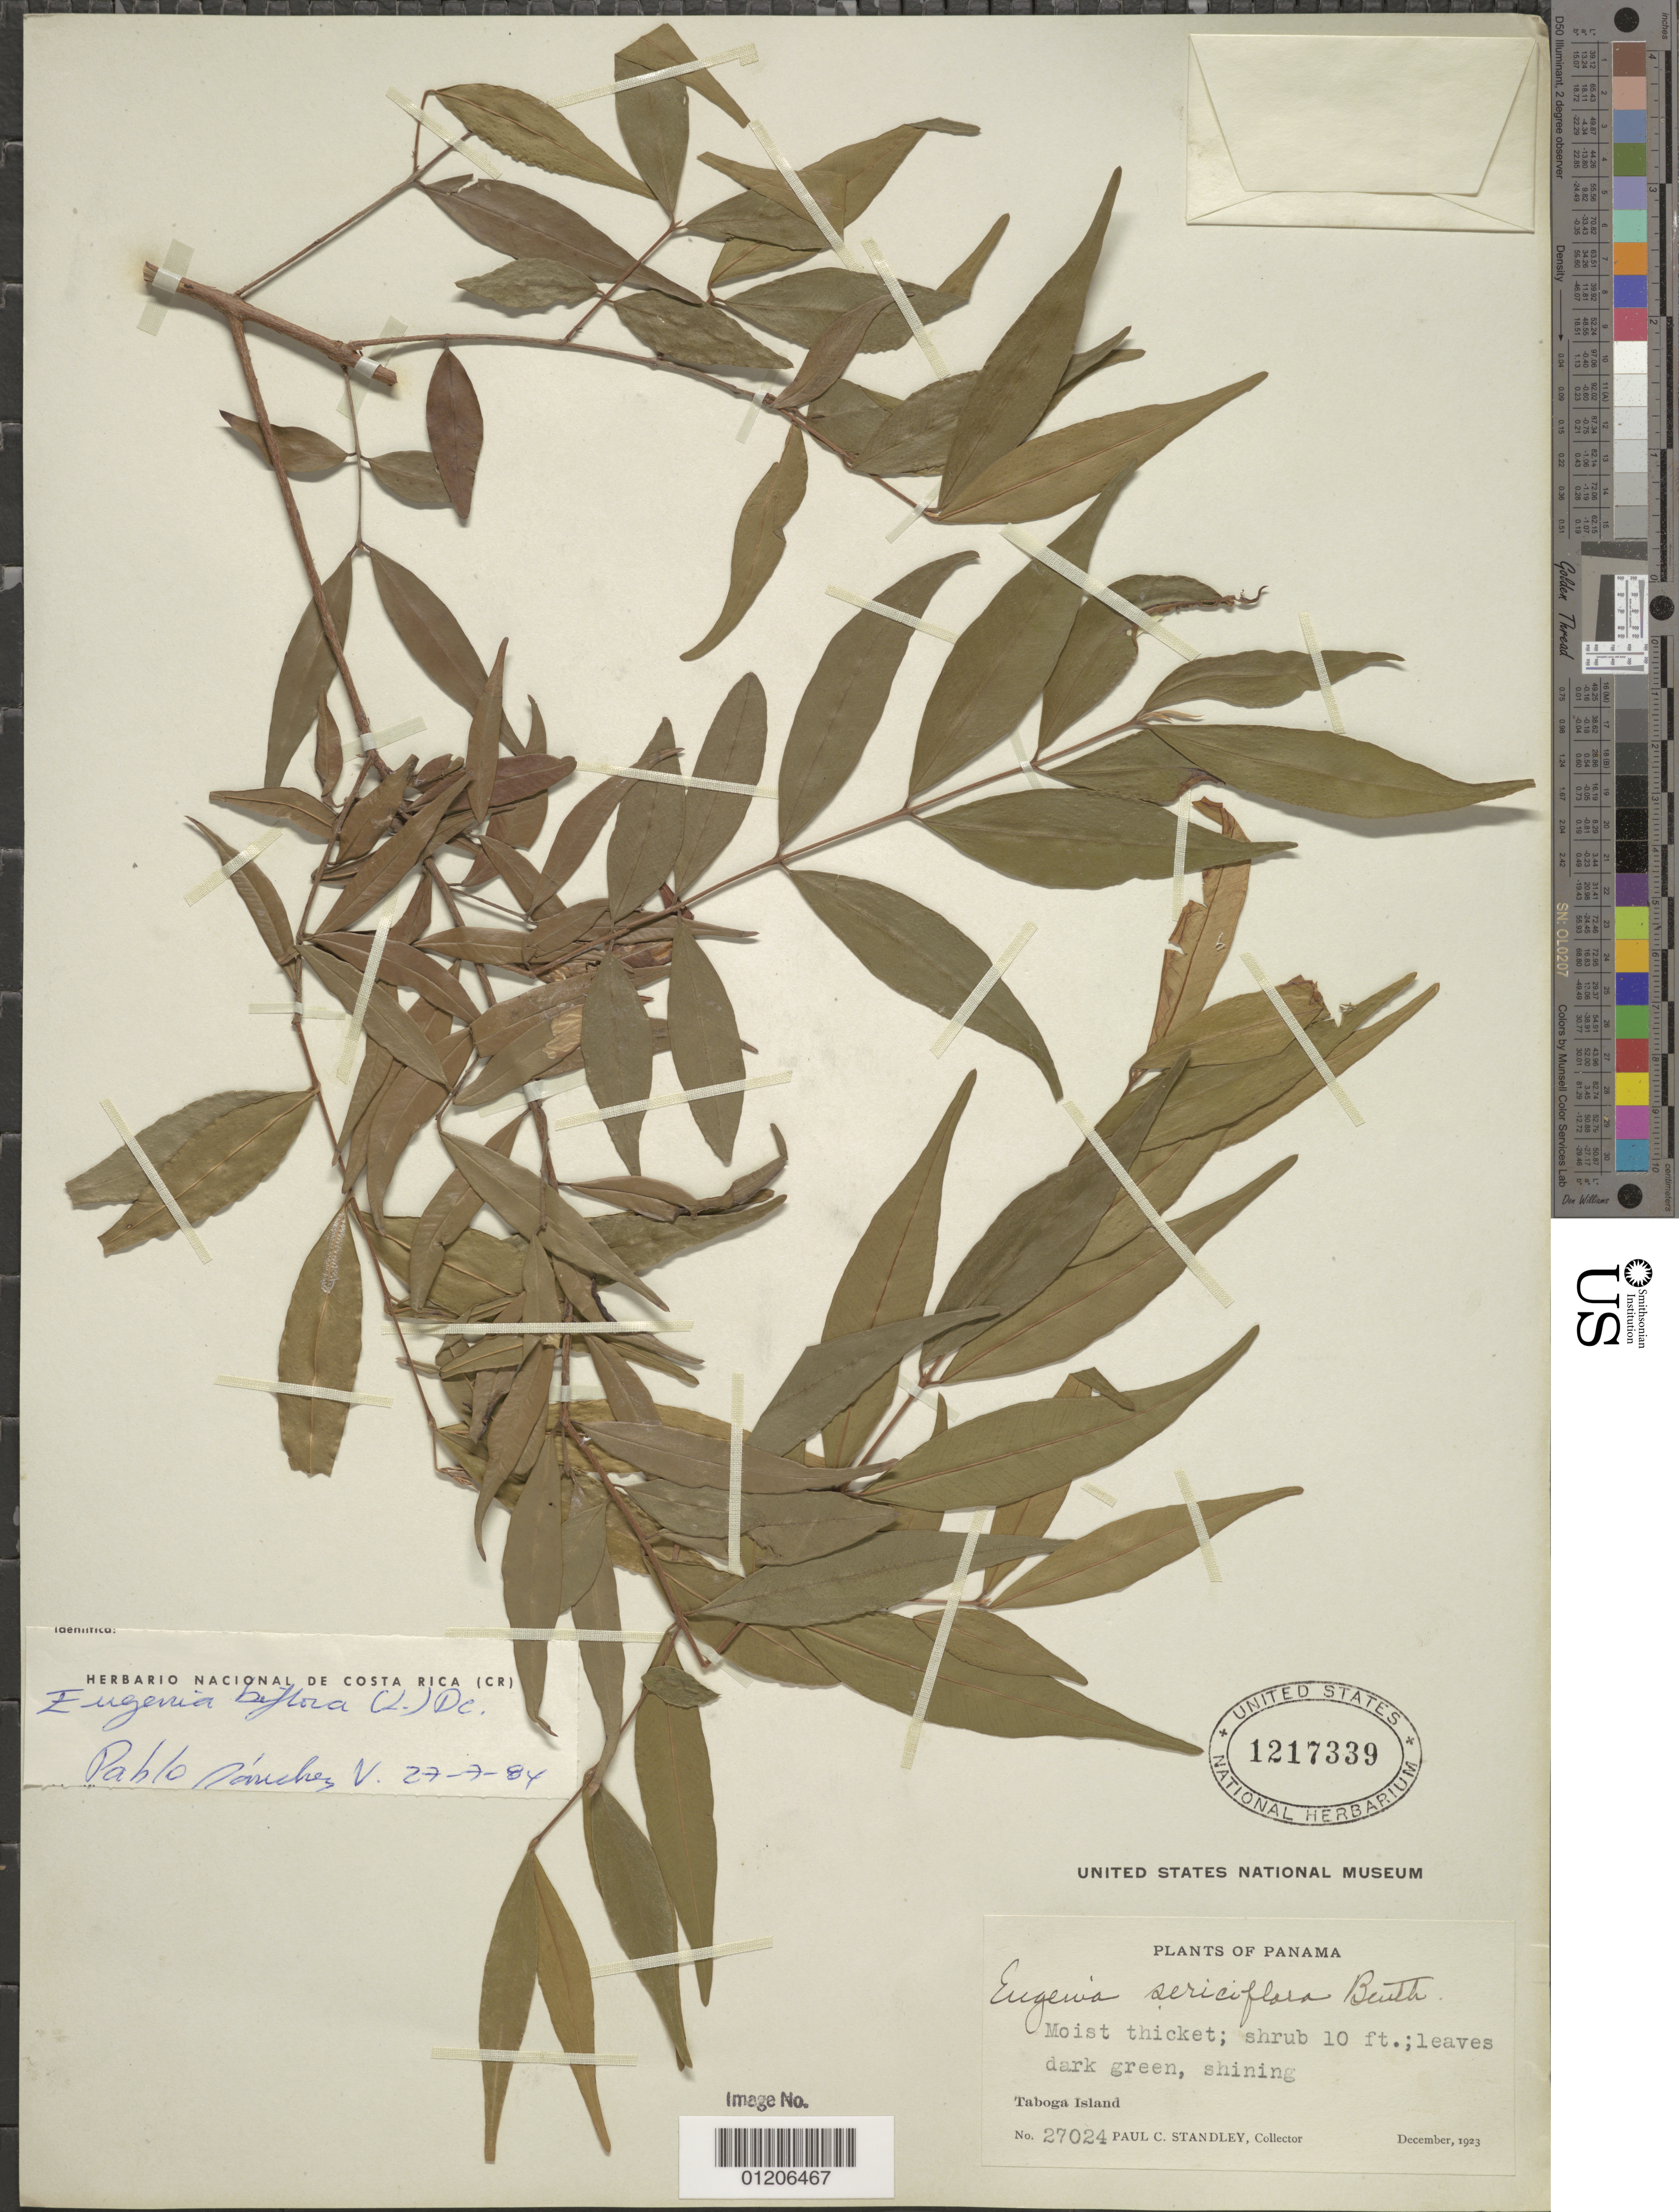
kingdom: Plantae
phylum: Tracheophyta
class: Magnoliopsida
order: Myrtales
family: Myrtaceae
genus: Eugenia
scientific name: Eugenia biflora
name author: (L.) DC.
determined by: Sánchez, P.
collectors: P. C. Standley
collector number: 27024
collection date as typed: Dec 1923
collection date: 1923-12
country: Panama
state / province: Panamá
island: Taboga Island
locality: Taboga Island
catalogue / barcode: US 1217339